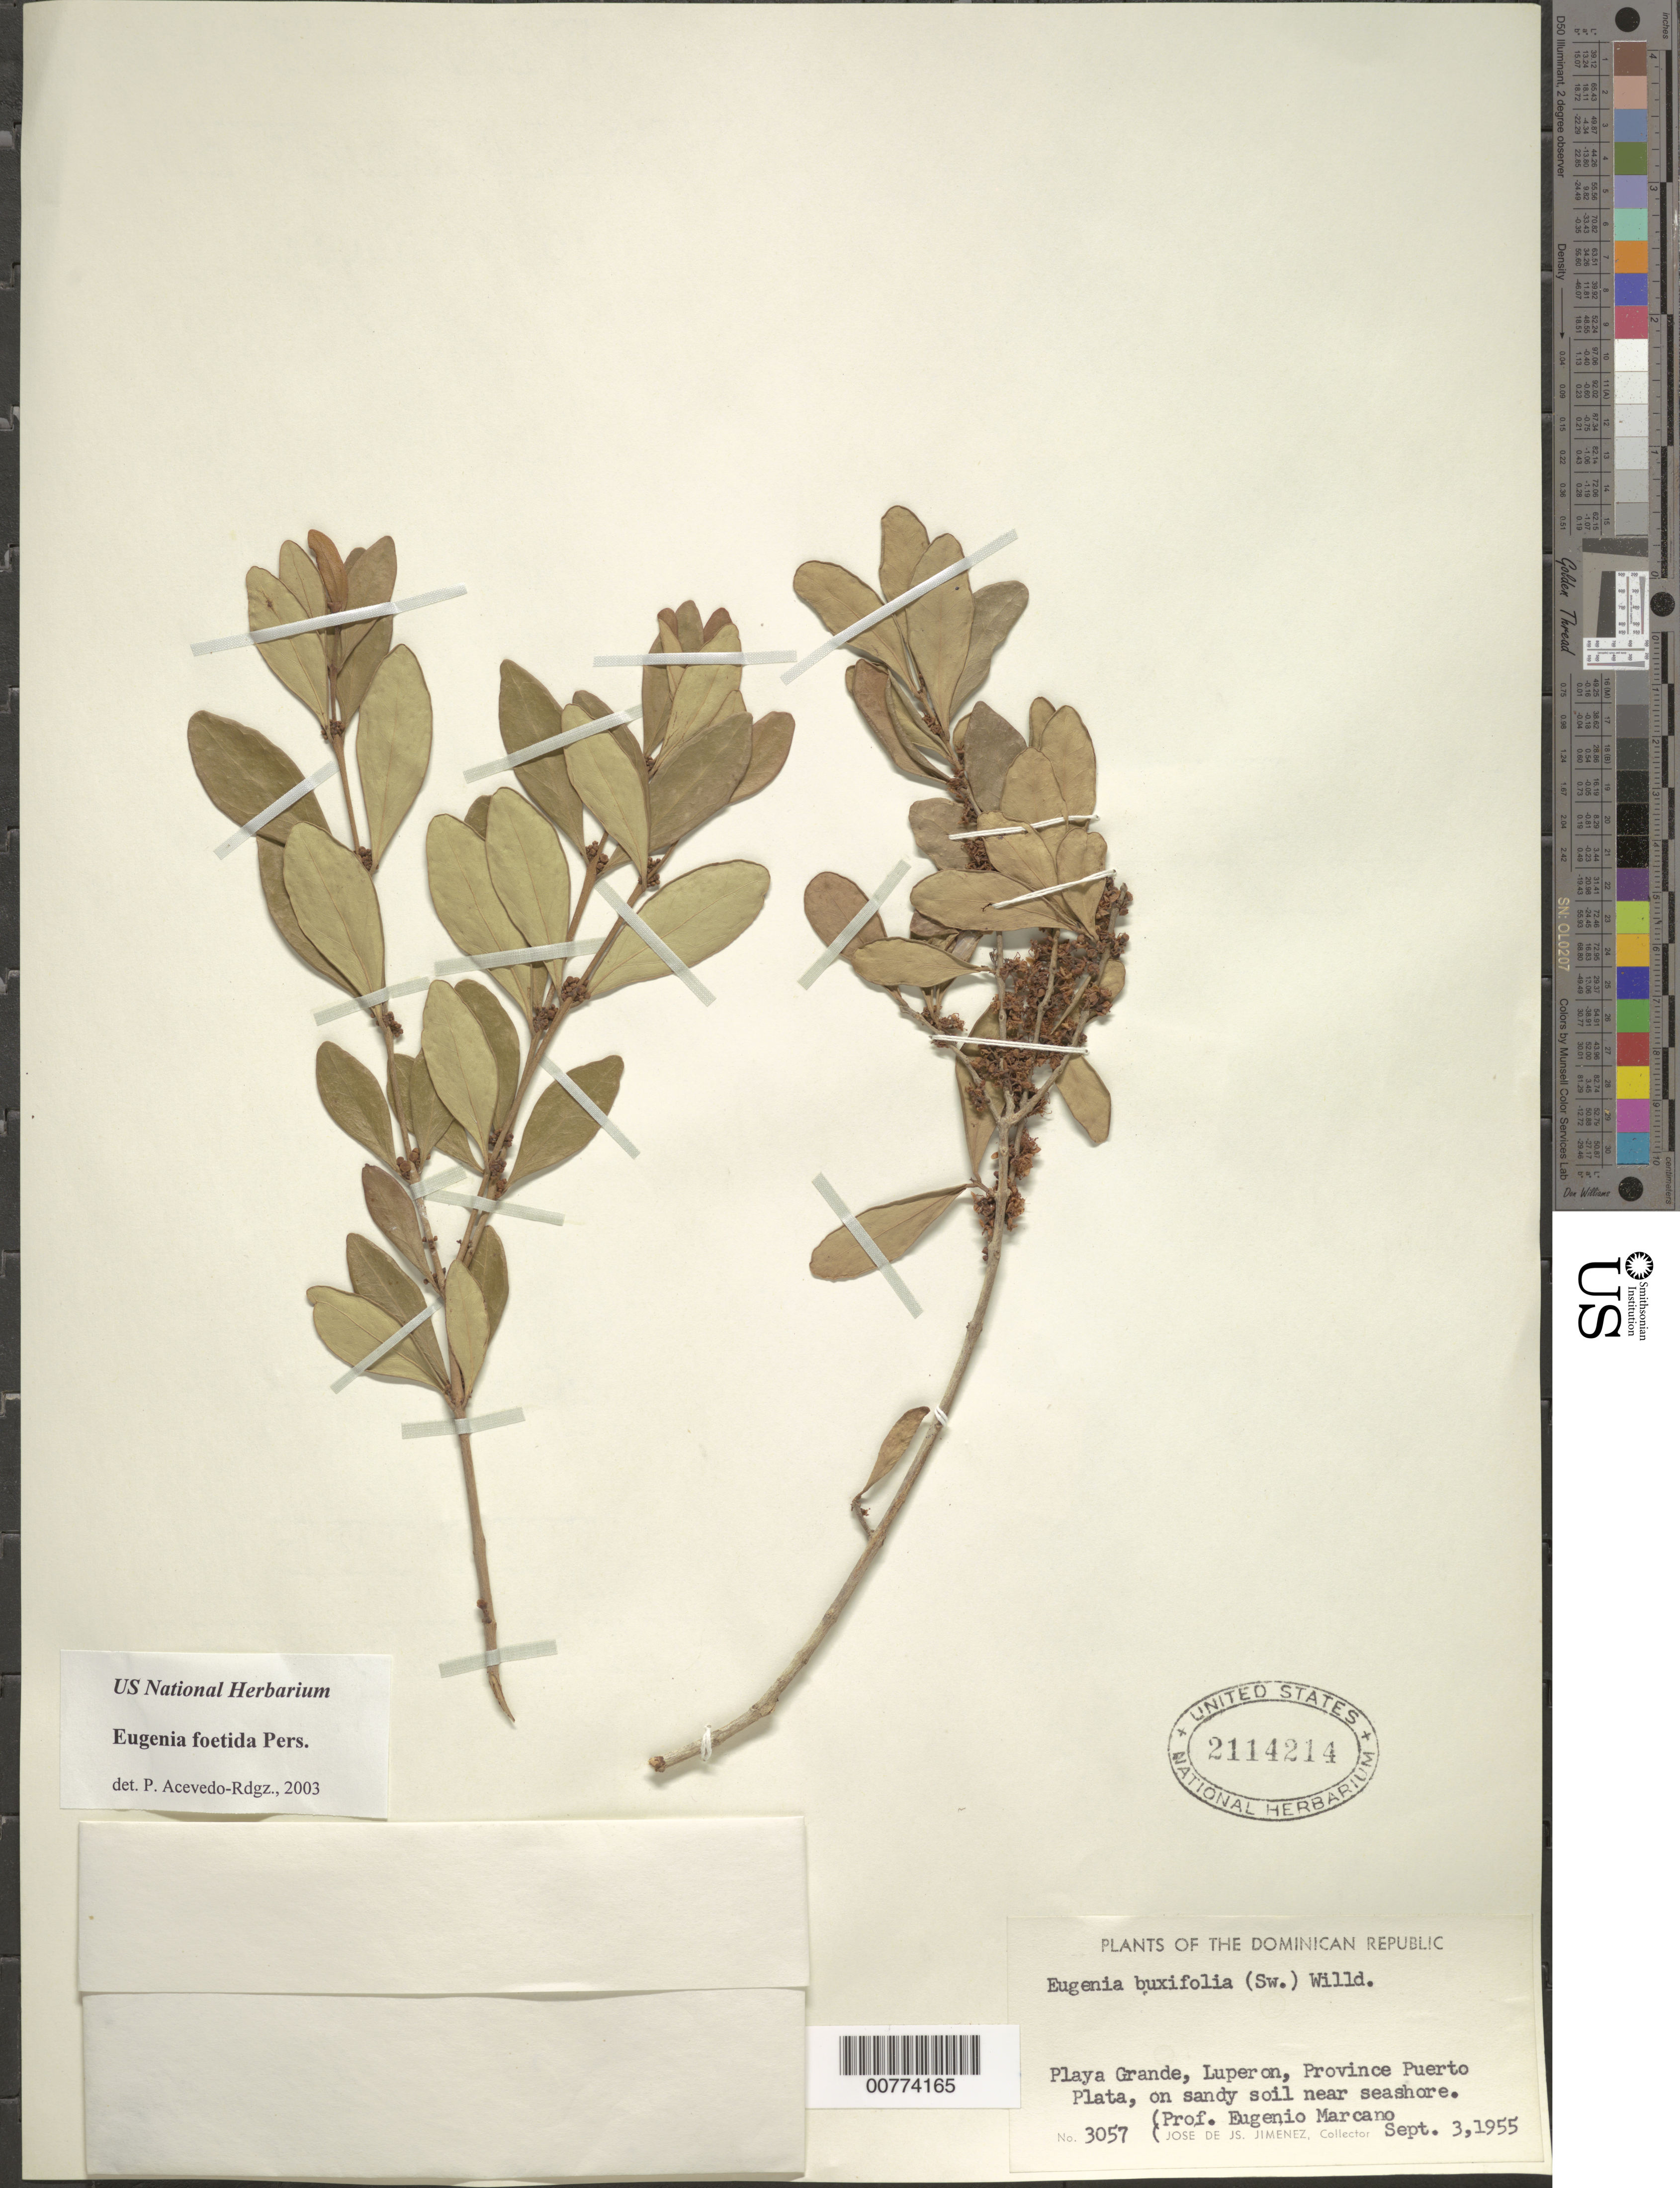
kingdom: Plantae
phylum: Tracheophyta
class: Magnoliopsida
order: Myrtales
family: Myrtaceae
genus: Eugenia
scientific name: Eugenia foetida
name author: Pers.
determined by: Acevedo-Rodríguez, P., (BOT), Smithsonian Institution - National Museum of Natural History (UNITED STATES)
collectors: E. J. Marcano F. & J. J. Jiménez Almonte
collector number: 3057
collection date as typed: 03 Sep 1955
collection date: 1955-09-03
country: Dominican Republic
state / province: Puerto Plata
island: Hispaniola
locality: Playa Grande, Luper on.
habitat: On sandy soil near seashore.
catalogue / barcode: US 2114214